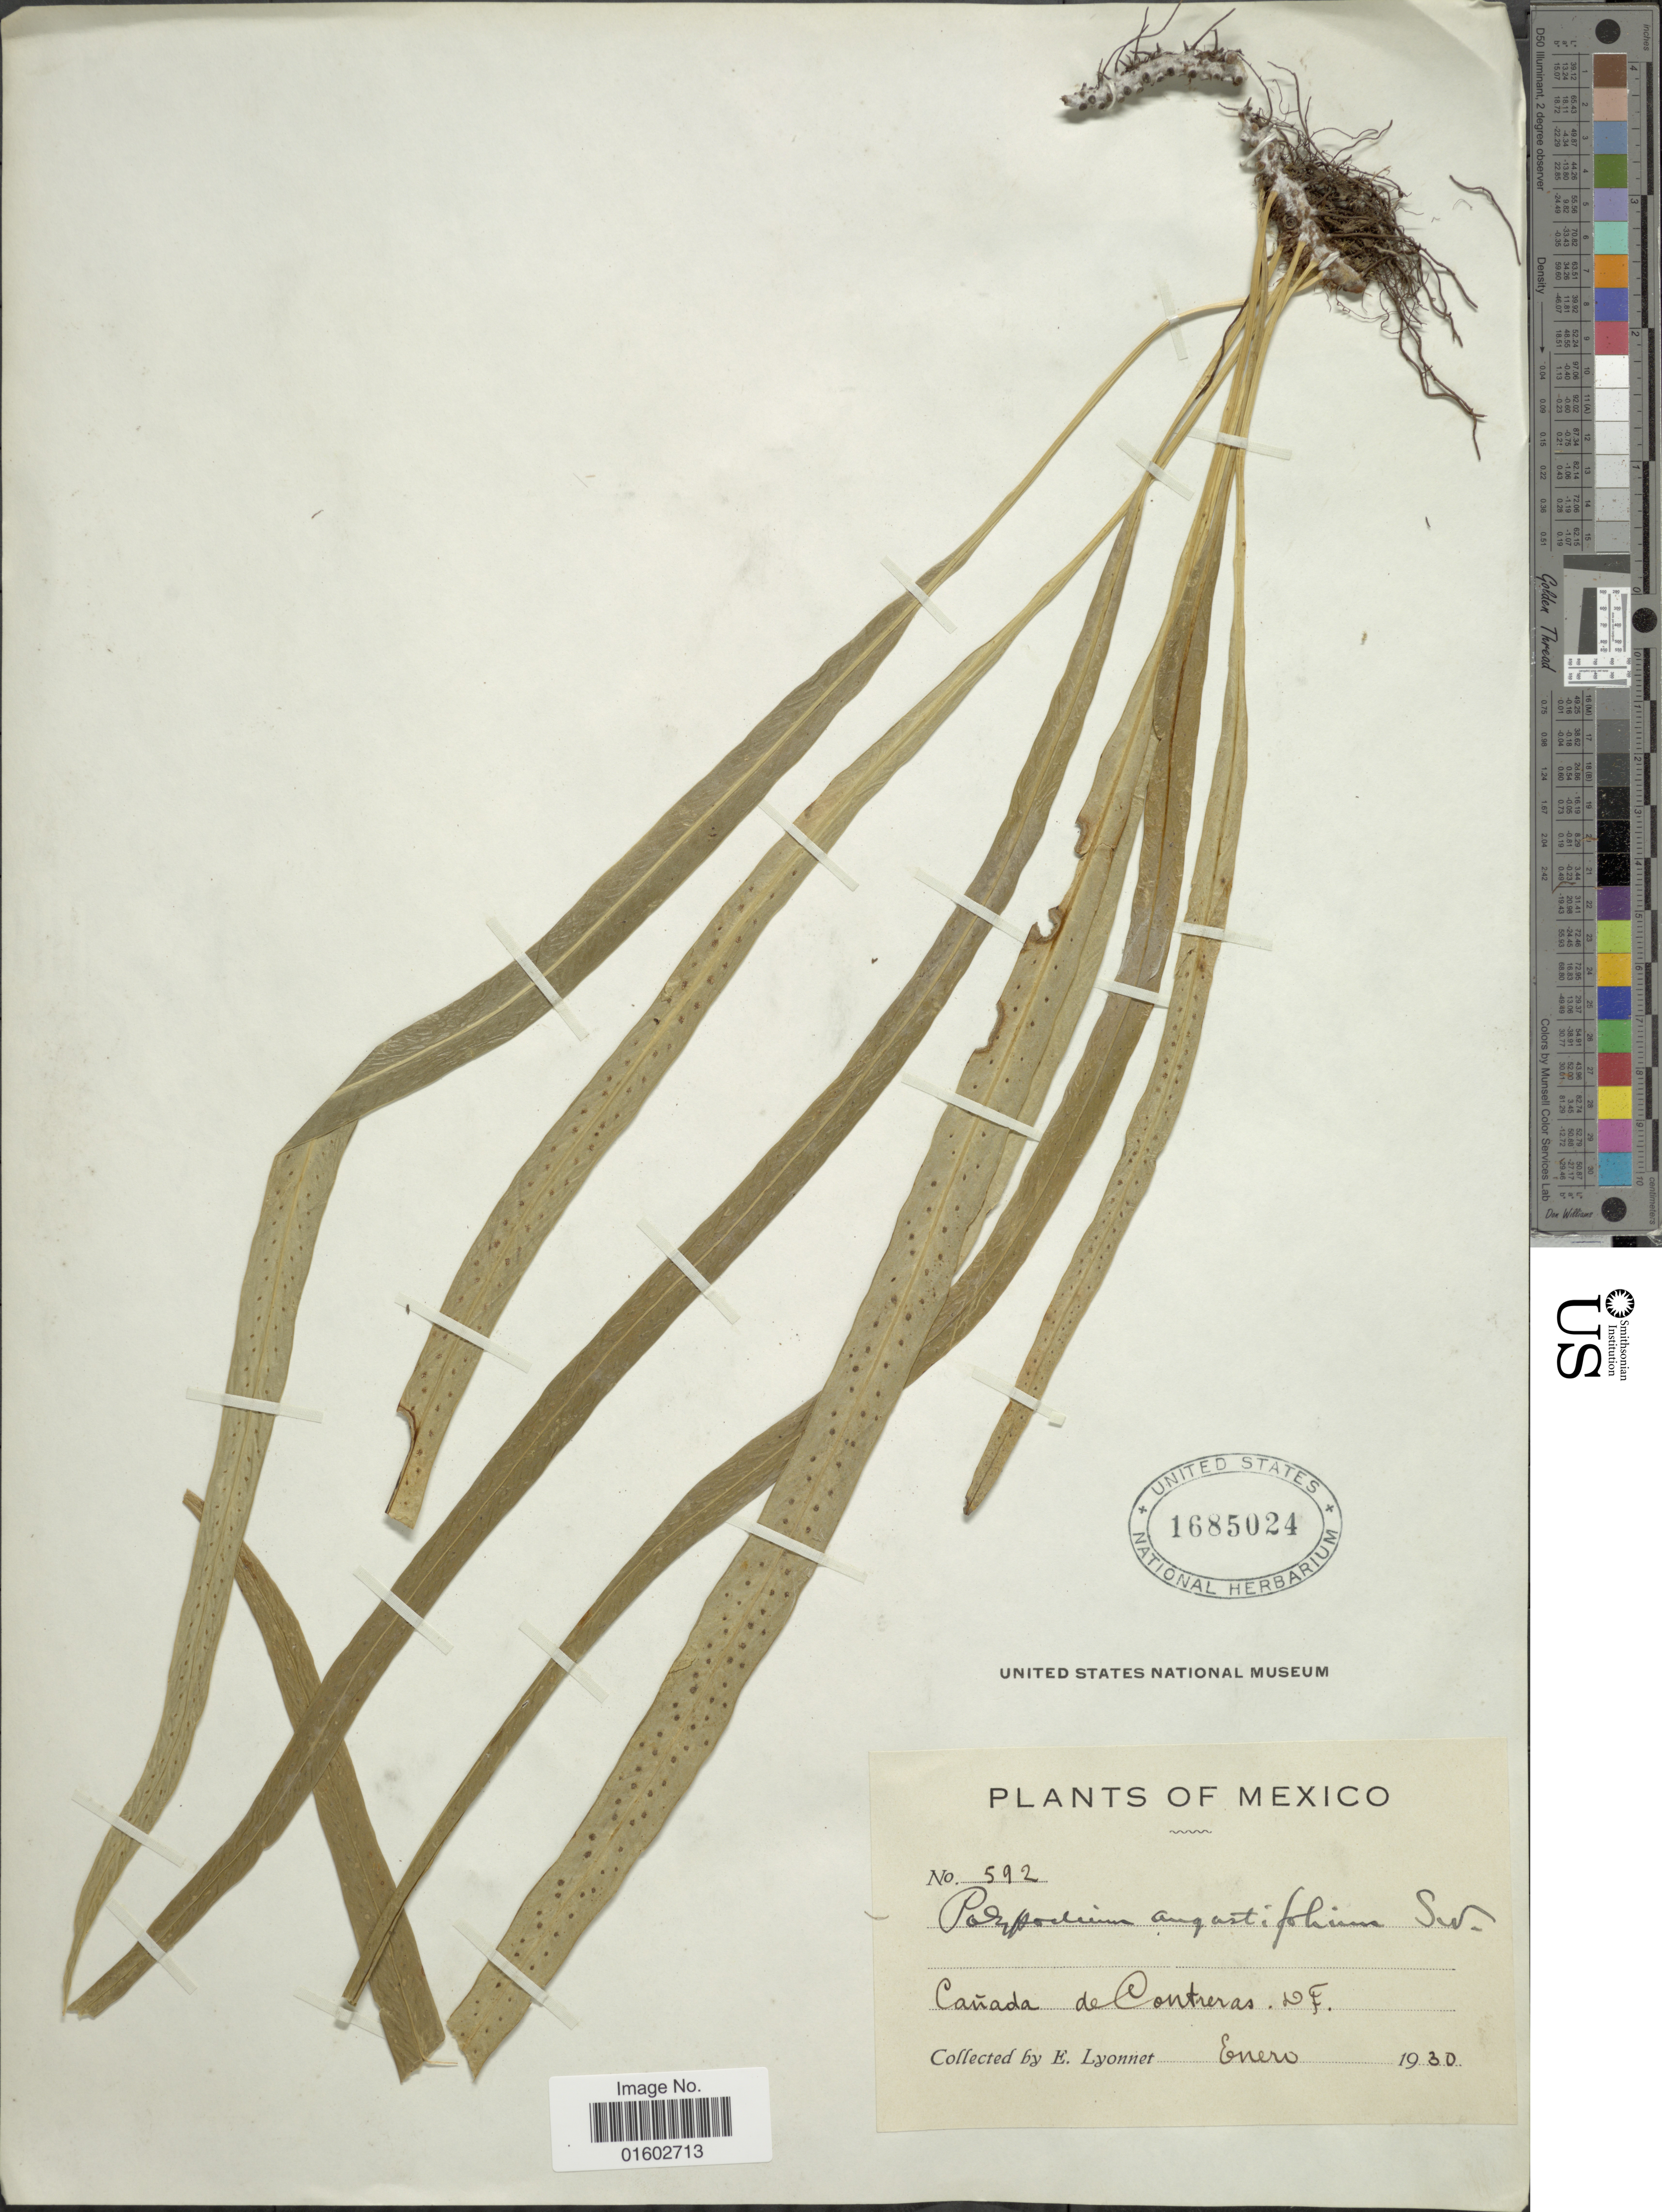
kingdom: Plantae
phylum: Tracheophyta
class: Polypodiopsida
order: Polypodiales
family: Polypodiaceae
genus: Campyloneurum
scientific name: Campyloneurum angustifolium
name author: (Sw.) Fée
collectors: E. Lyonnet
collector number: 592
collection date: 1930-01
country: Mexico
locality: Cañada de Contreras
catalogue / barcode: US 1685024